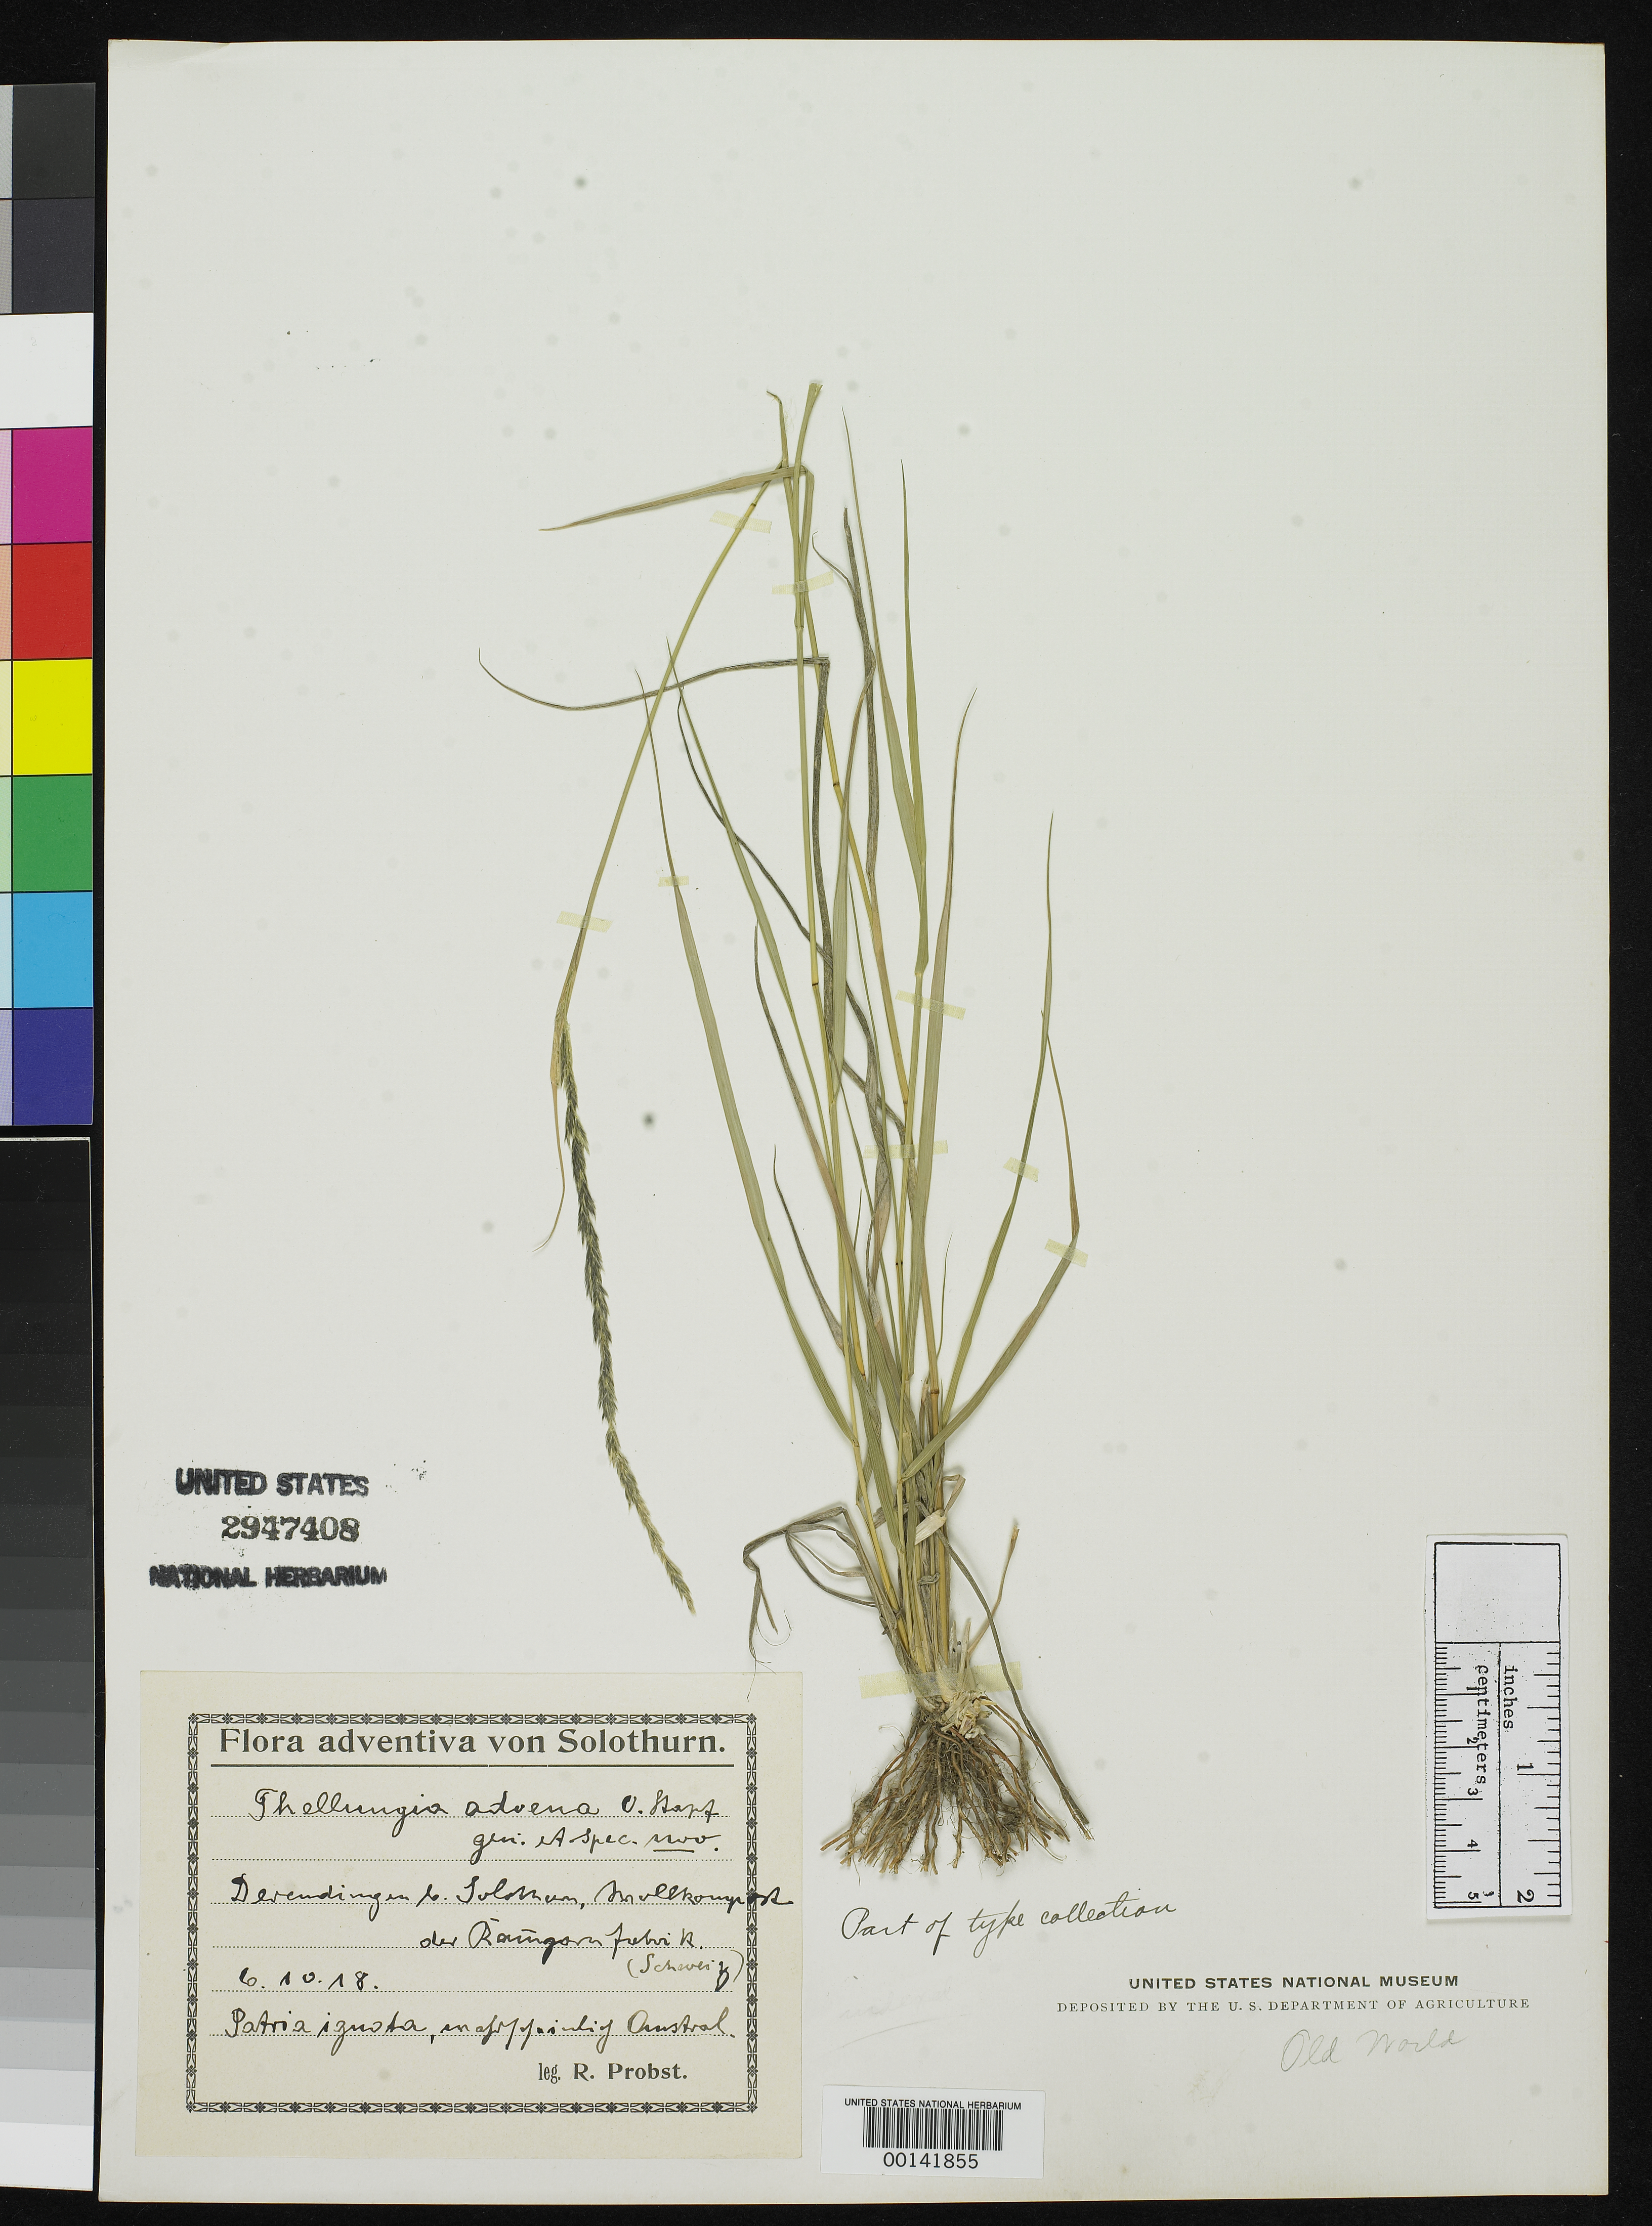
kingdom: Plantae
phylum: Tracheophyta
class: Liliopsida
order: Poales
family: Poaceae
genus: Thellungia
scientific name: Thellungia advena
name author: Stapf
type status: Isotype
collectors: R. Probst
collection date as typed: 1918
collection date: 1918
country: Switzerland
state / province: Solothurn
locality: Derendingen Mill, near Solothurn.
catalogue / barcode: US 2947408